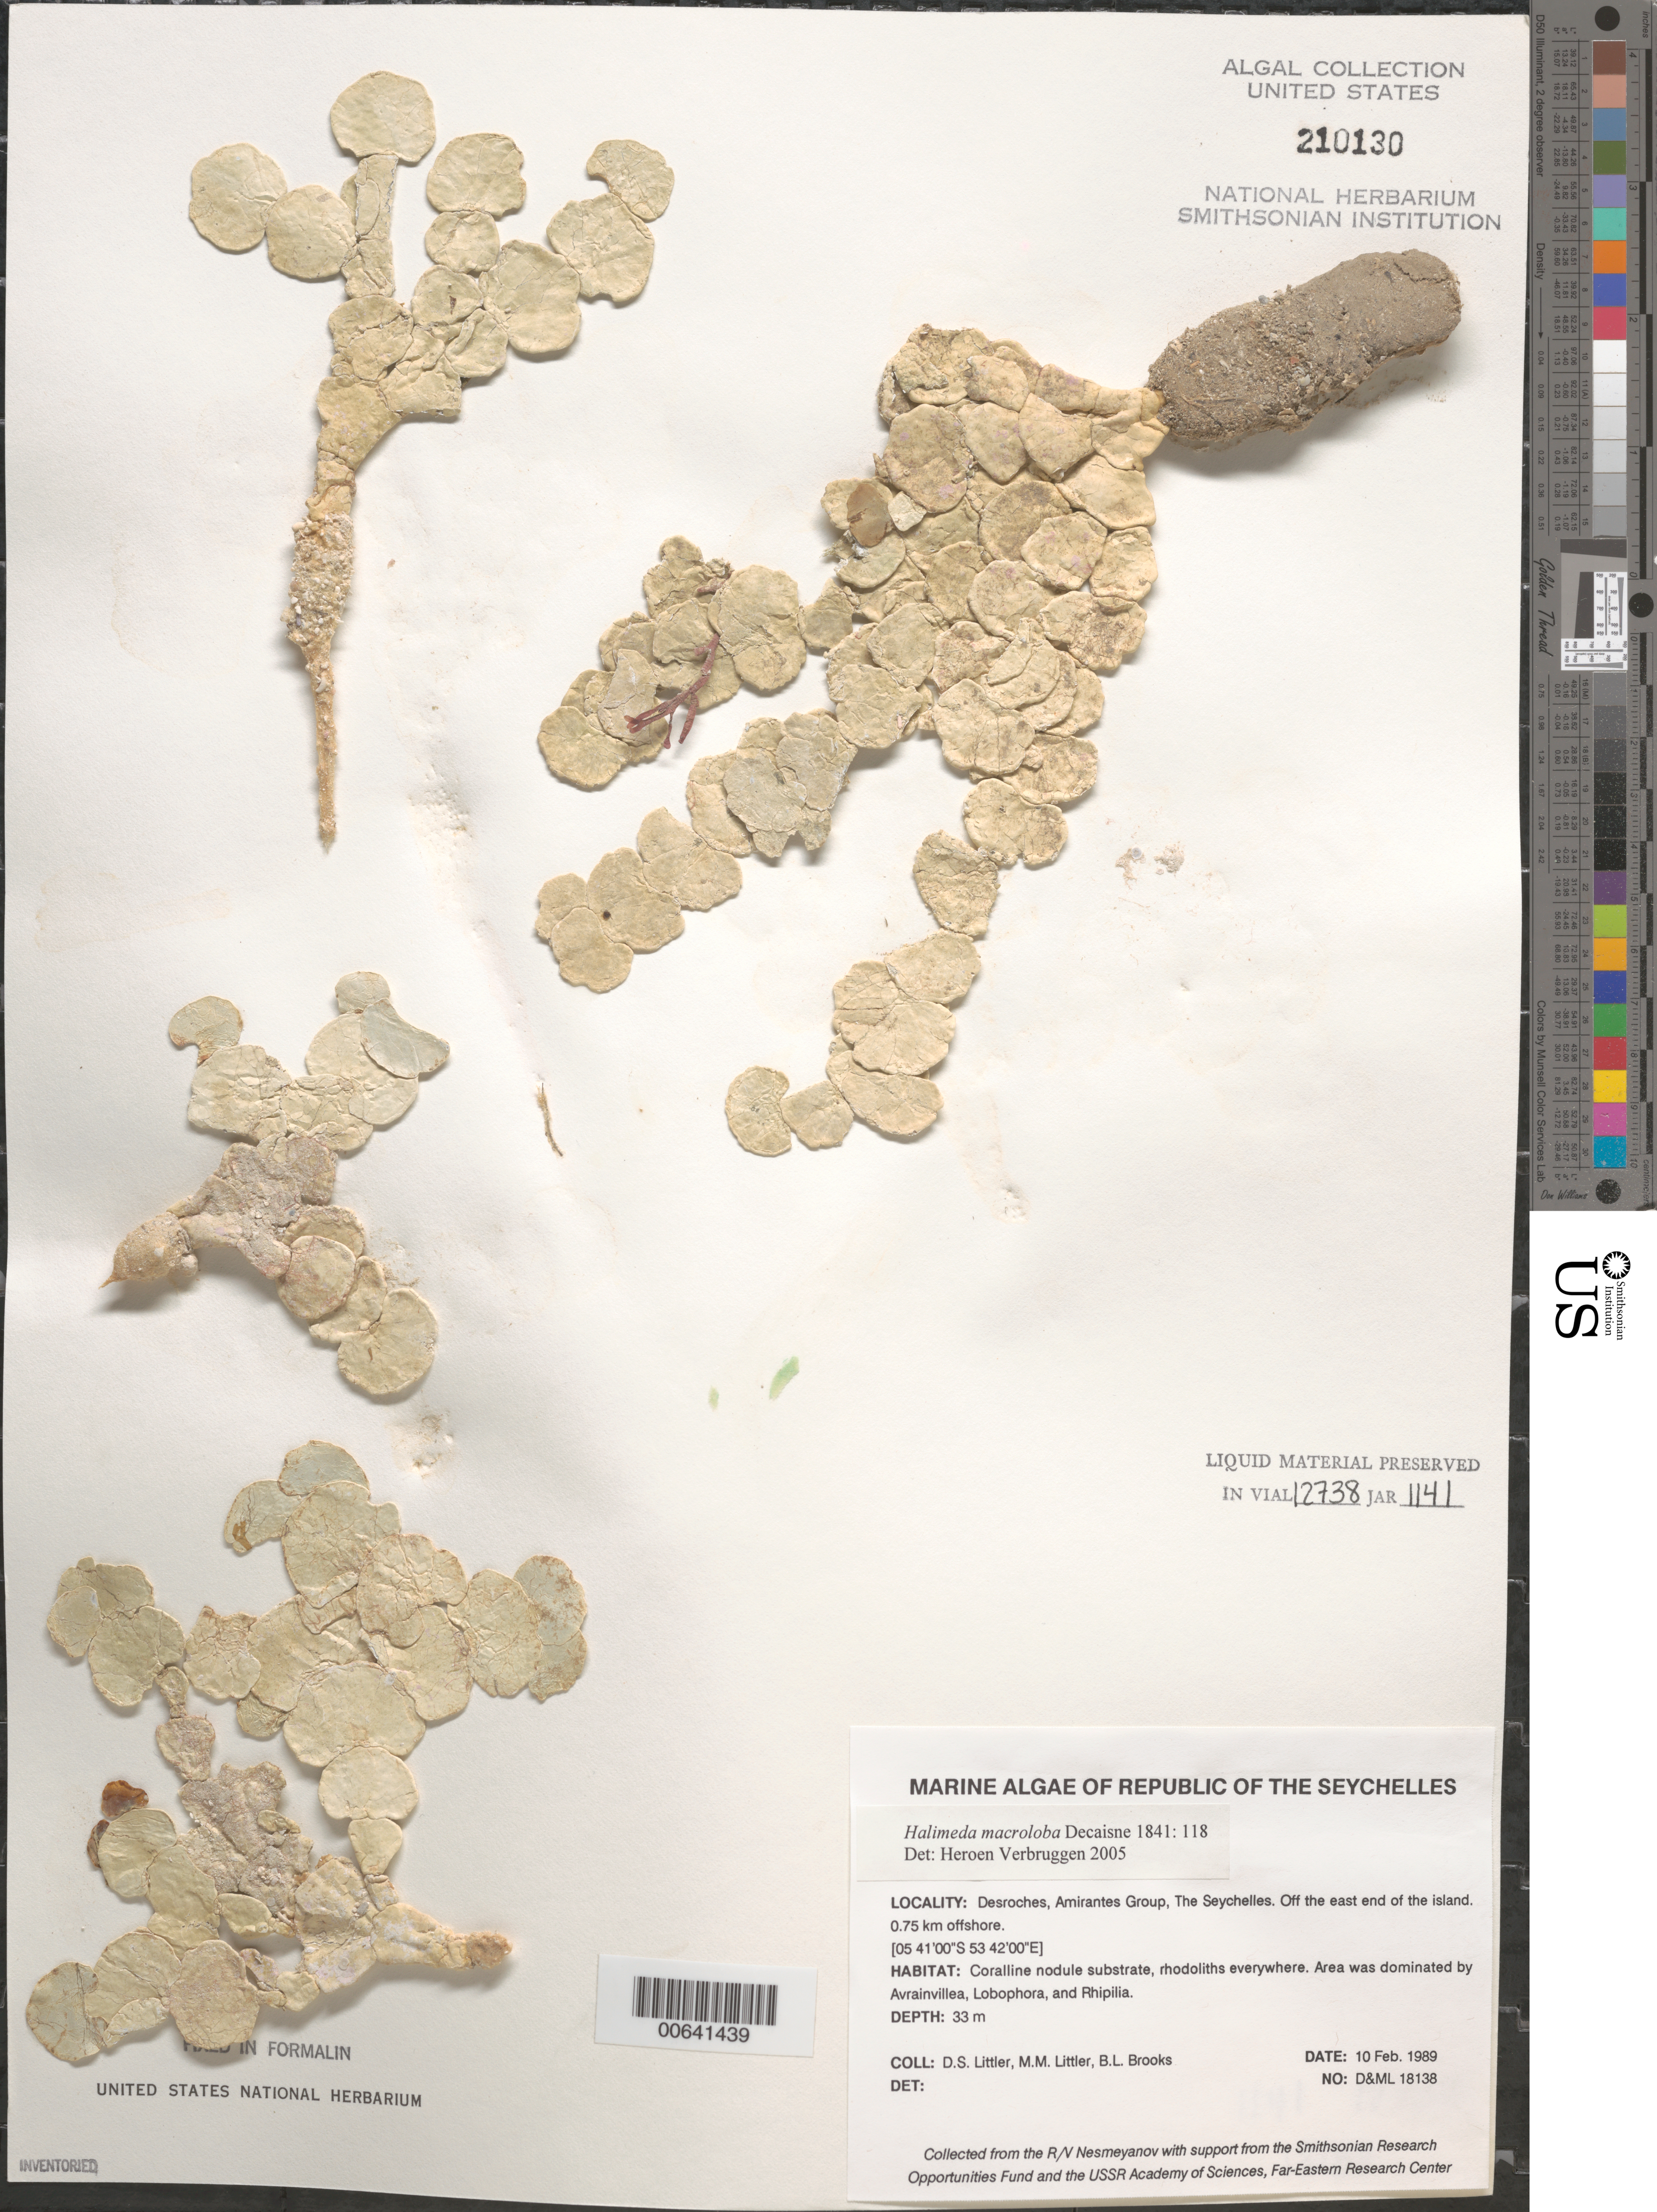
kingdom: Plantae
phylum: Chlorophyta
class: Ulvophyceae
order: Bryopsidales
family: Halimedaceae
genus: Halimeda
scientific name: Halimeda macroloba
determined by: Verbruggen, H.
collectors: D. S. Littler, M. M. Littler & B. Brooks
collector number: D&ML 18138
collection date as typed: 10 Feb 1989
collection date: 1989-02-10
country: Seychelles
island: Desroches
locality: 0.75 km off east end of island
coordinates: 05 41'00"S, 53 42'00"E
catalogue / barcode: US 210130